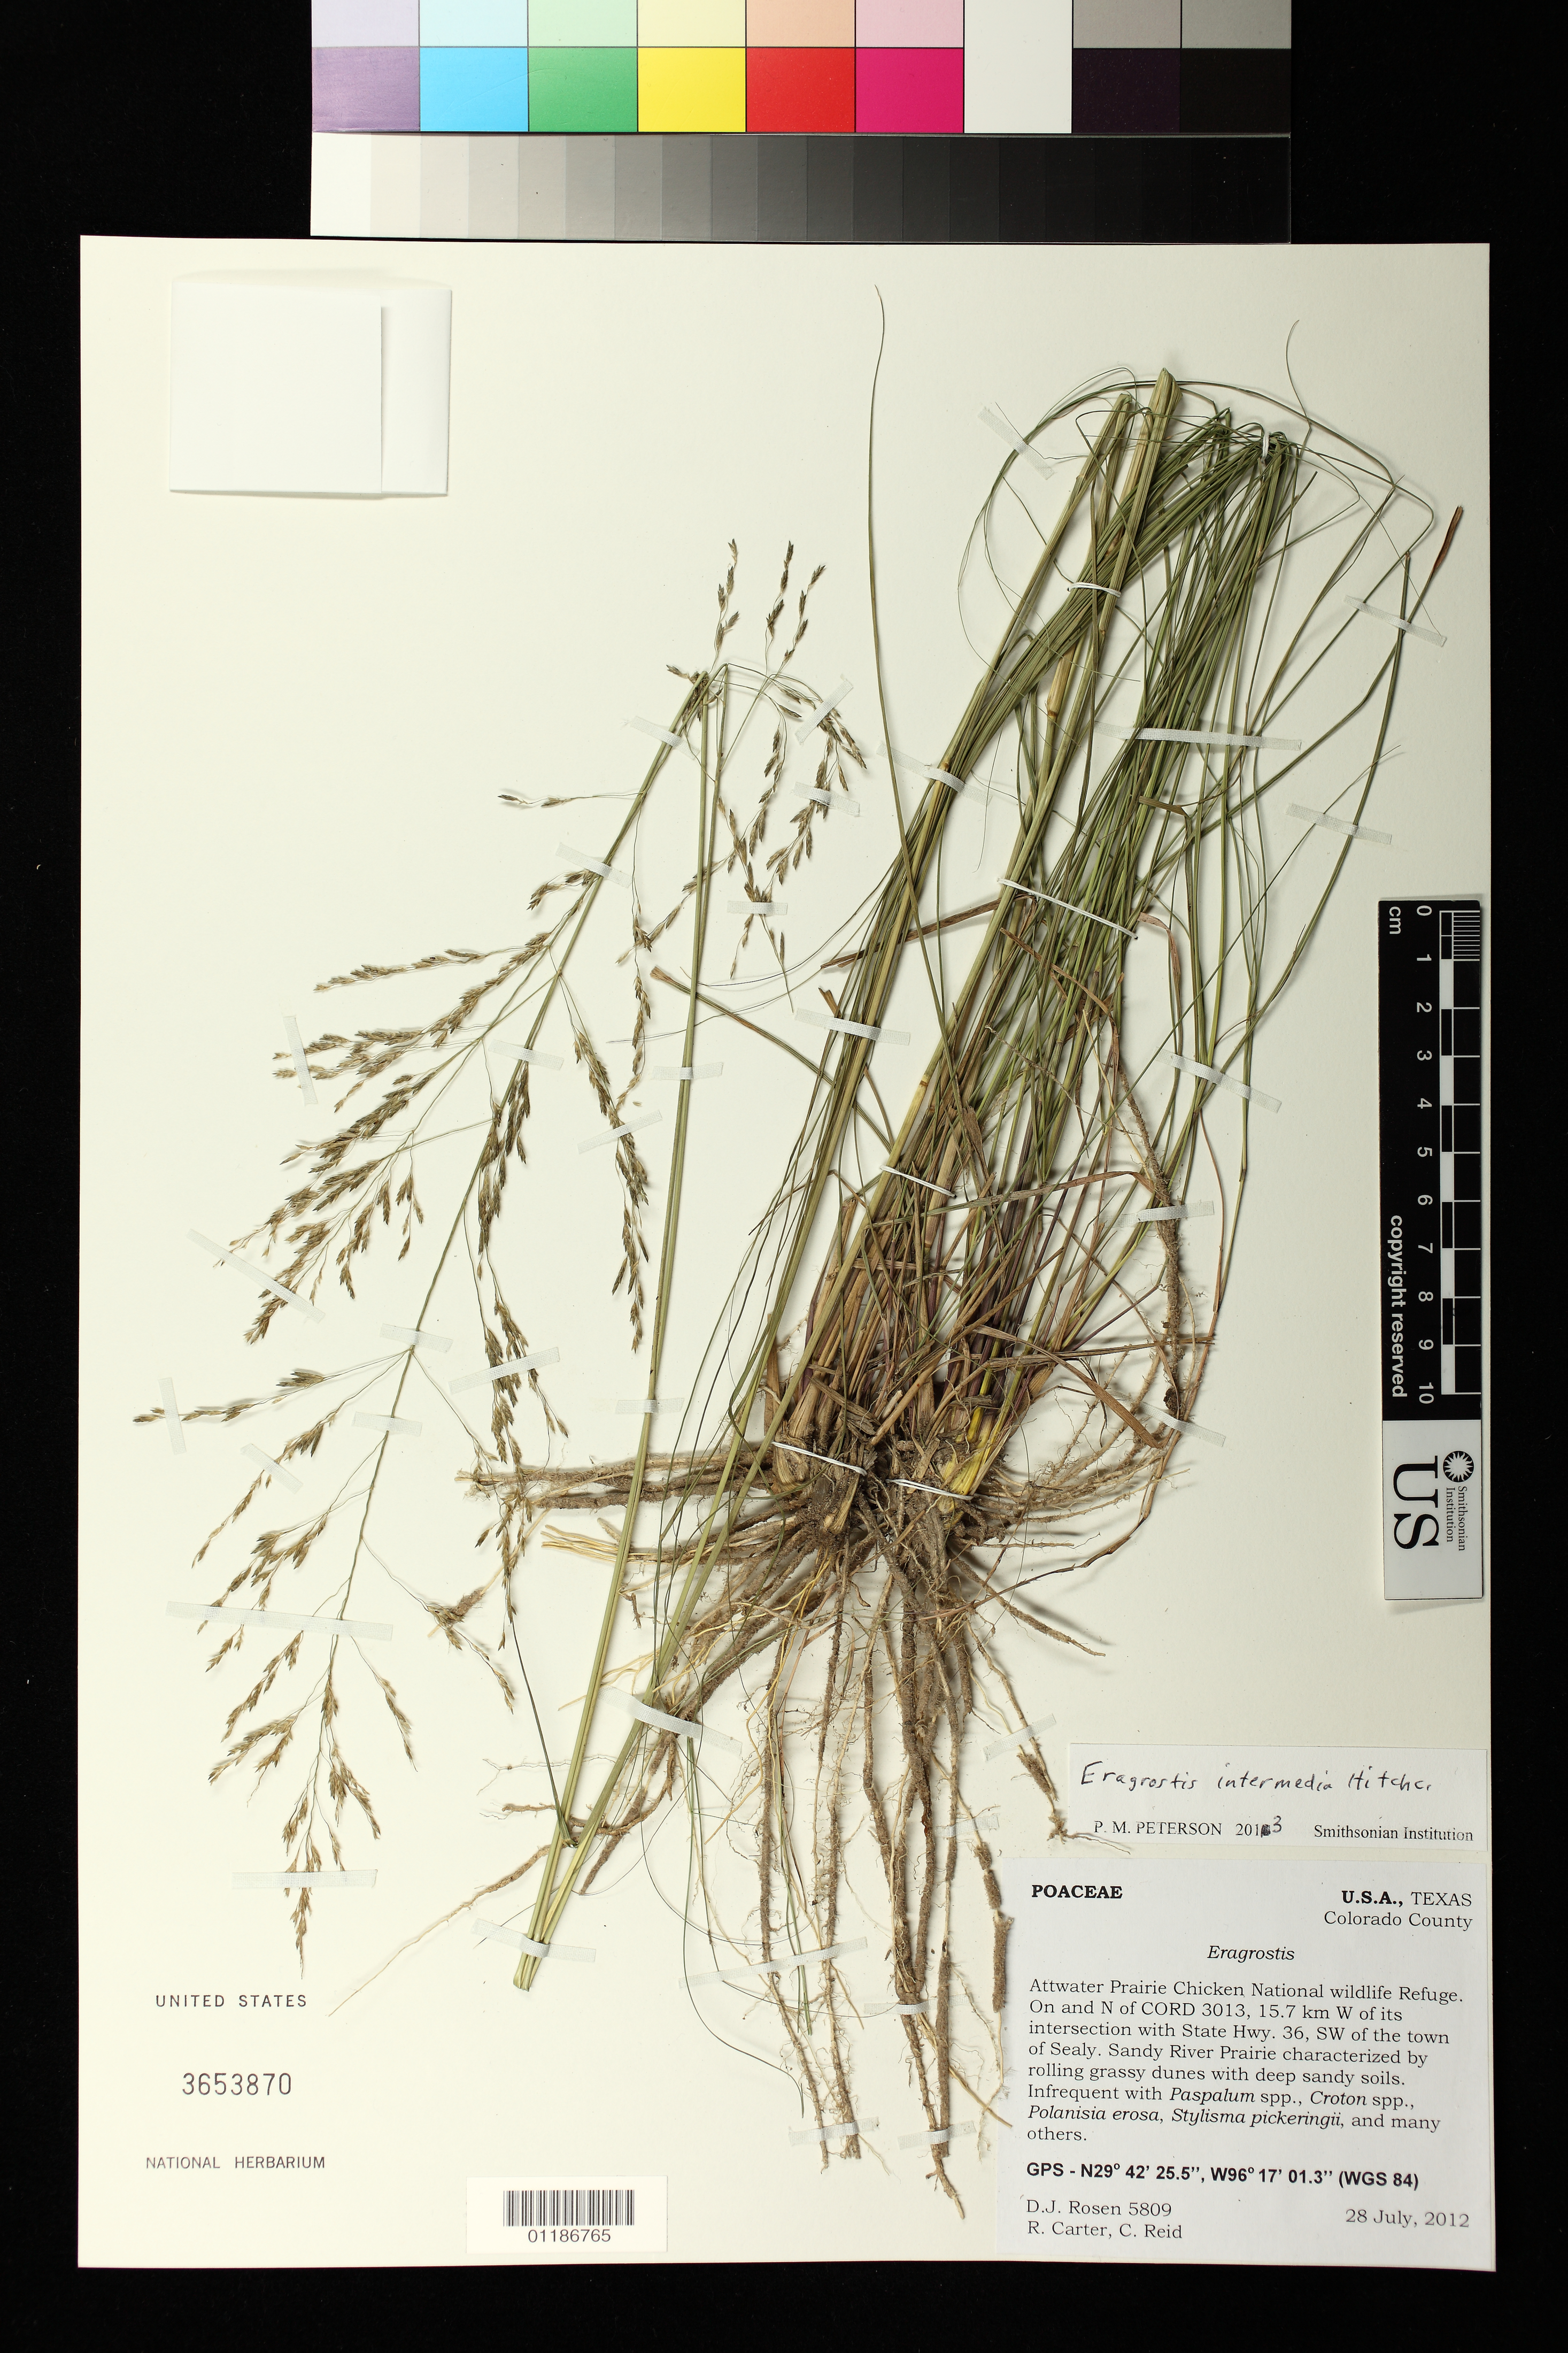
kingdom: Plantae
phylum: Tracheophyta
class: Liliopsida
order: Poales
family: Poaceae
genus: Eragrostis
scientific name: Eragrostis intermedia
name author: Hitchc.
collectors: D. J. Rosen, R. Carter & C. Reid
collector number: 5809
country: United States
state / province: Texas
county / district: Harris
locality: Attwater Prairie Chicken National wildlife Refuge. On and N of CORD 3013. 15.7 km W of its intersection with State Hwy. 36, SW of the town of Sealy.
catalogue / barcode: US 3653870